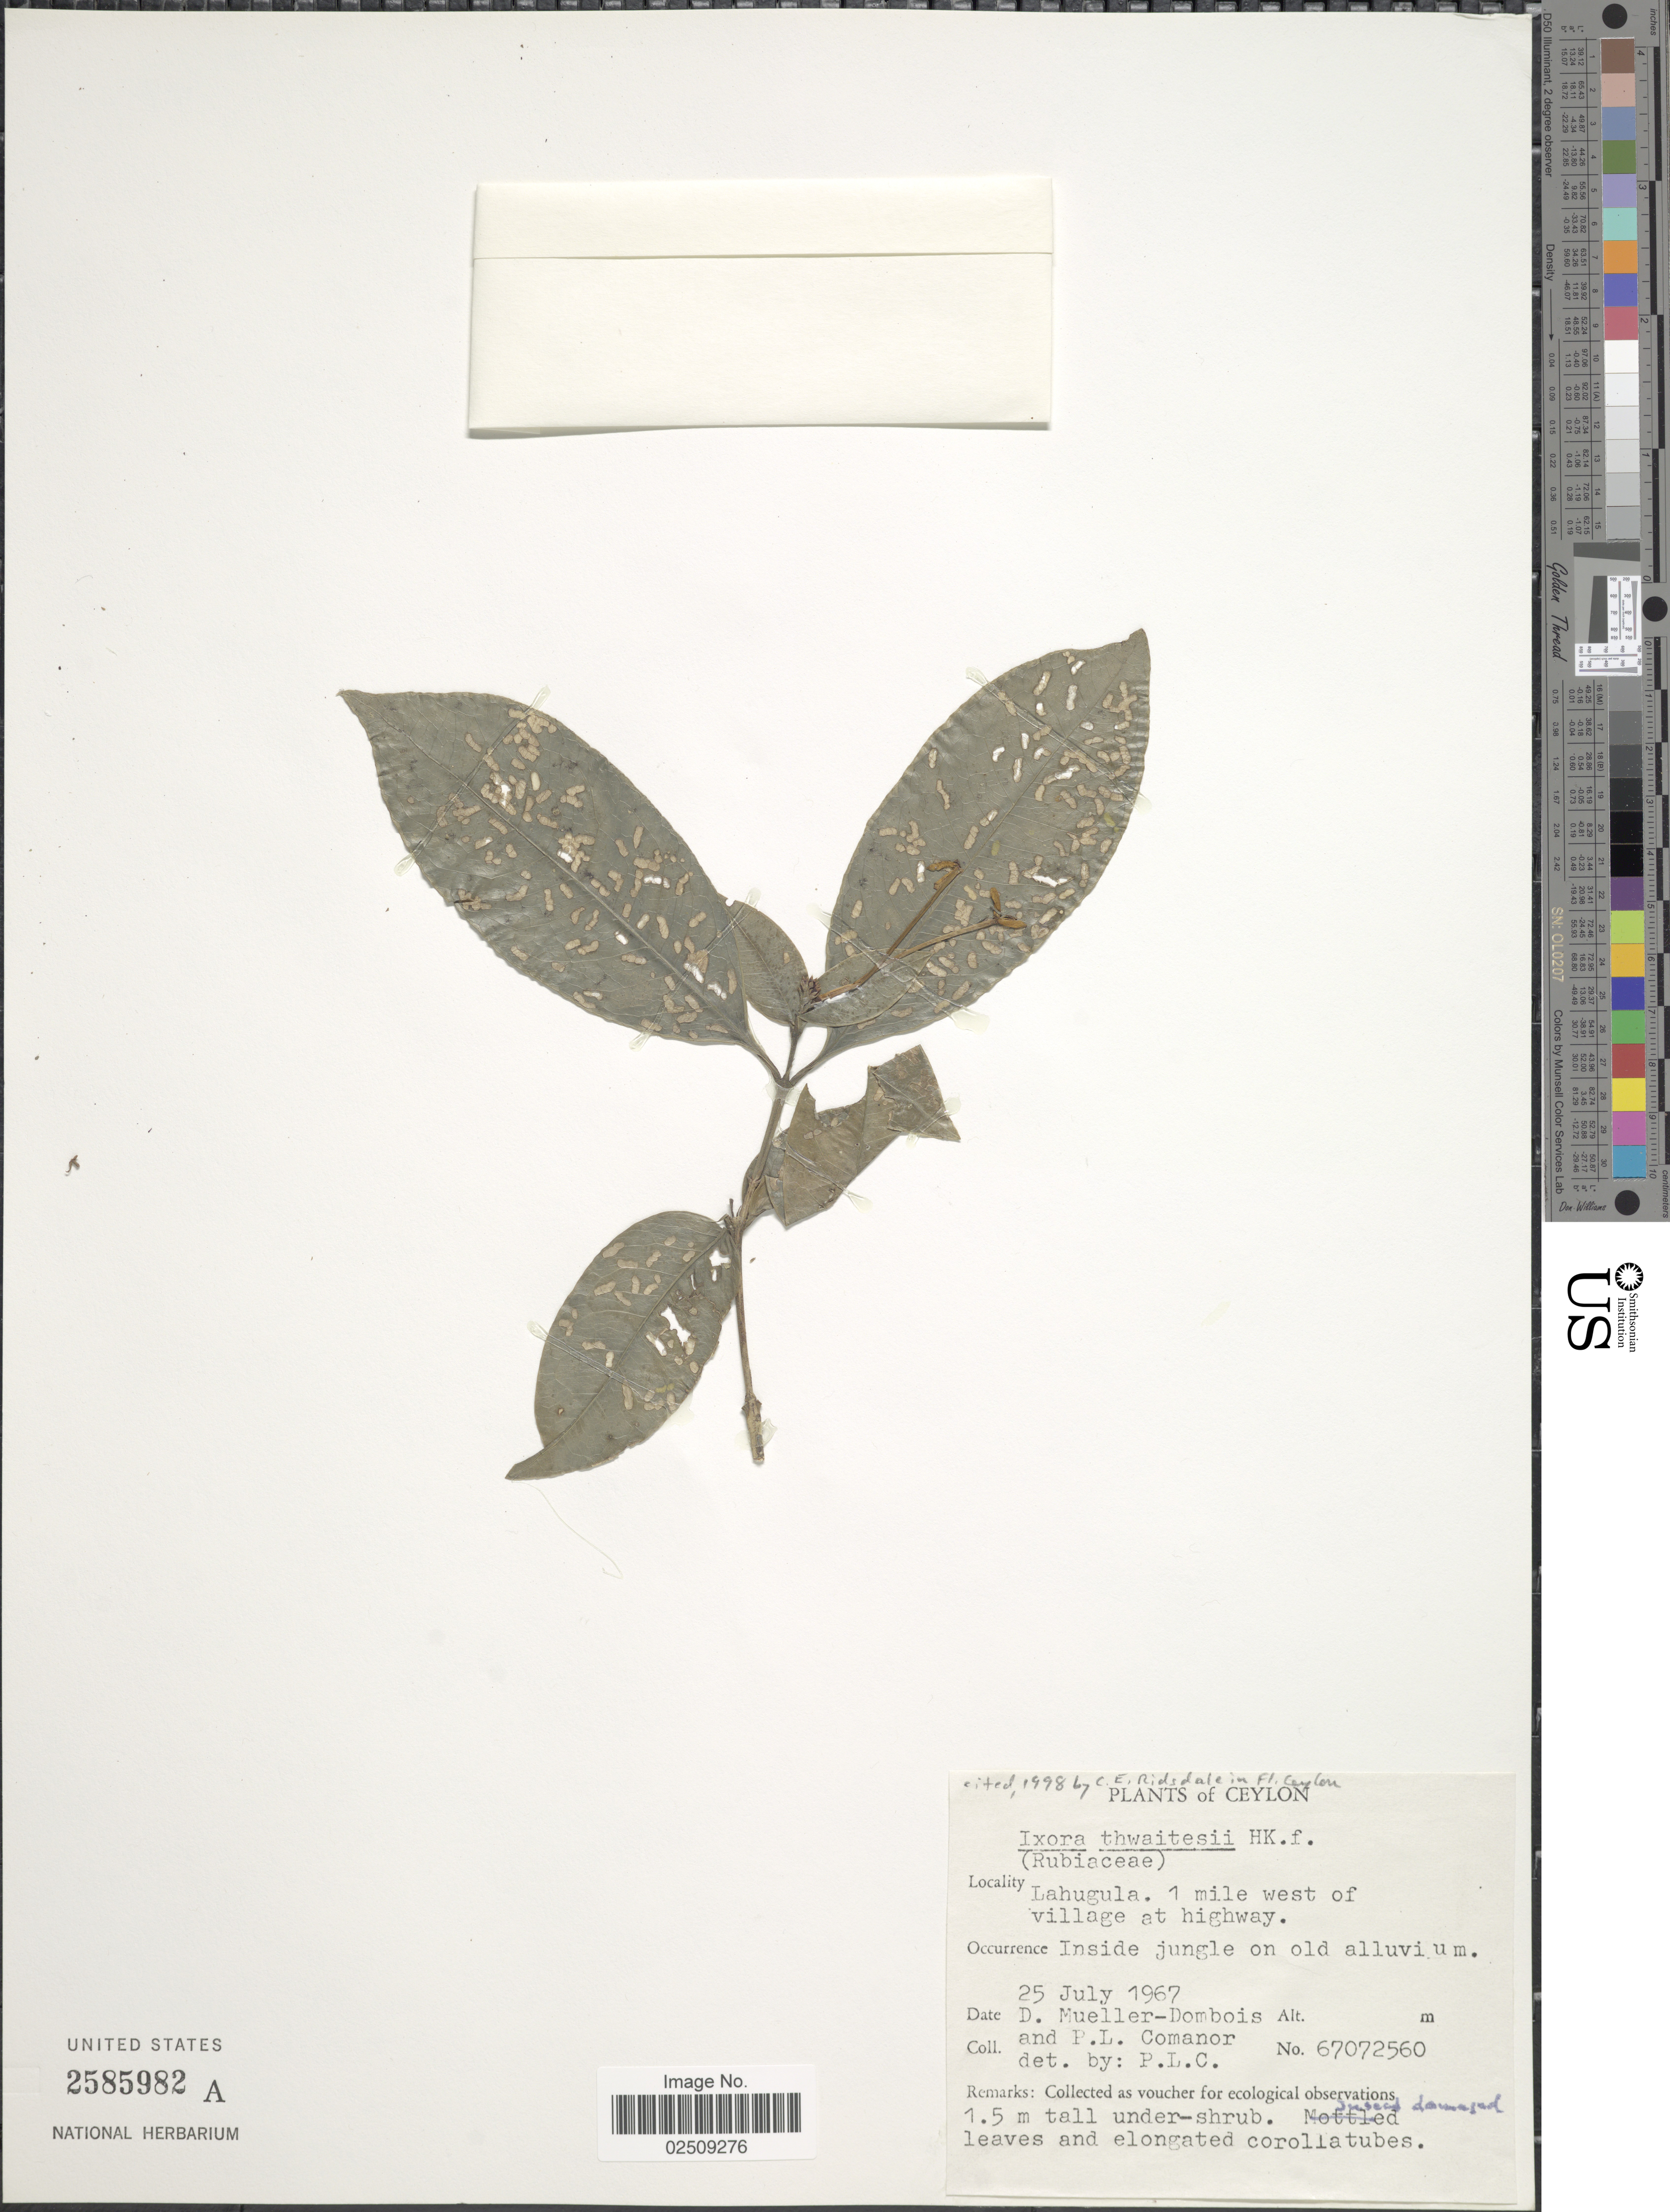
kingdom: Plantae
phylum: Tracheophyta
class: Magnoliopsida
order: Gentianales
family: Rubiaceae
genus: Ixora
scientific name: Ixora thwaitesii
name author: Hook. f.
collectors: D. Mueller-Dombois & P. Comanor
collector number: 67072560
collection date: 1967-07-25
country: Sri Lanka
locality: Ceylon. Lahugula. 1 mile west of village at highway.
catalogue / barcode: US 2585982A